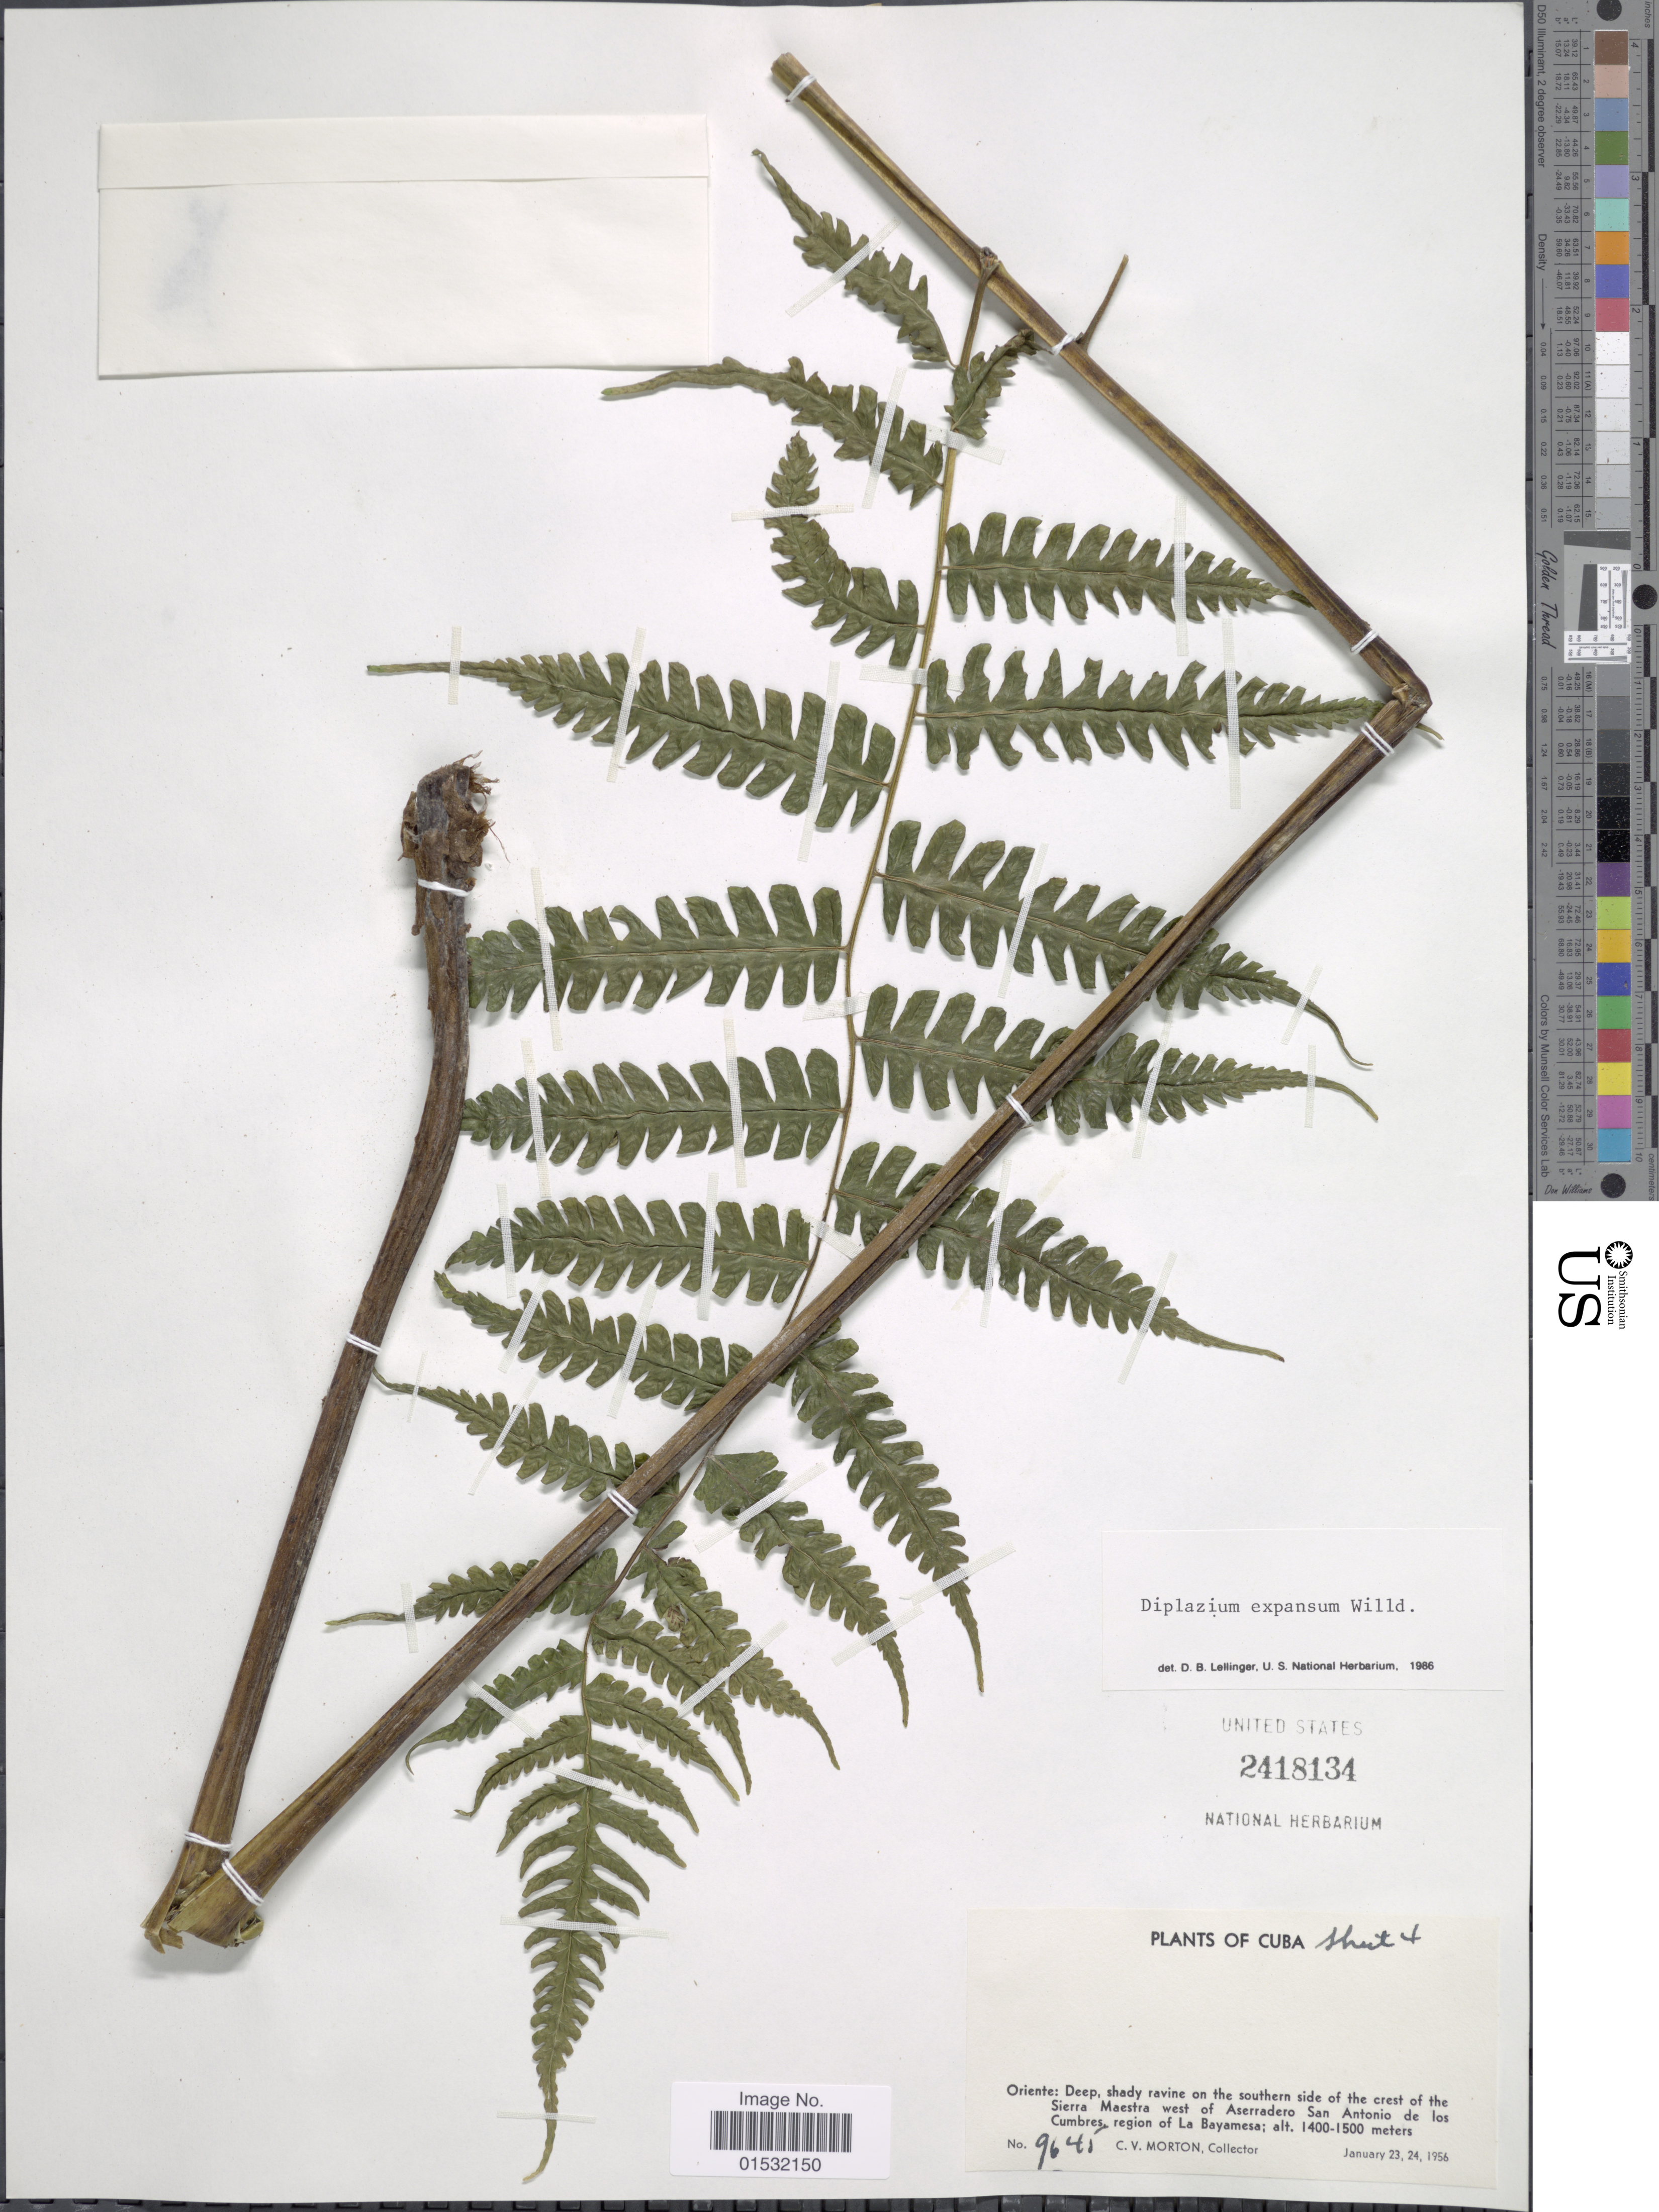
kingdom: Plantae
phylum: Tracheophyta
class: Polypodiopsida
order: Polypodiales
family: Athyriaceae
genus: Diplazium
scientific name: Diplazium expansum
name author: Willd.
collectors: C. V. Morton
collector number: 9645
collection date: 1956-01-23/1956-01-24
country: Cuba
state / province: Oriente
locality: Deep, shady ravine on the southern side of the crest of the Sierra Maestra west of Aserradero San Antonio de los Cumbres, region of La Bayamesa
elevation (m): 1400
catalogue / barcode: US 2418134